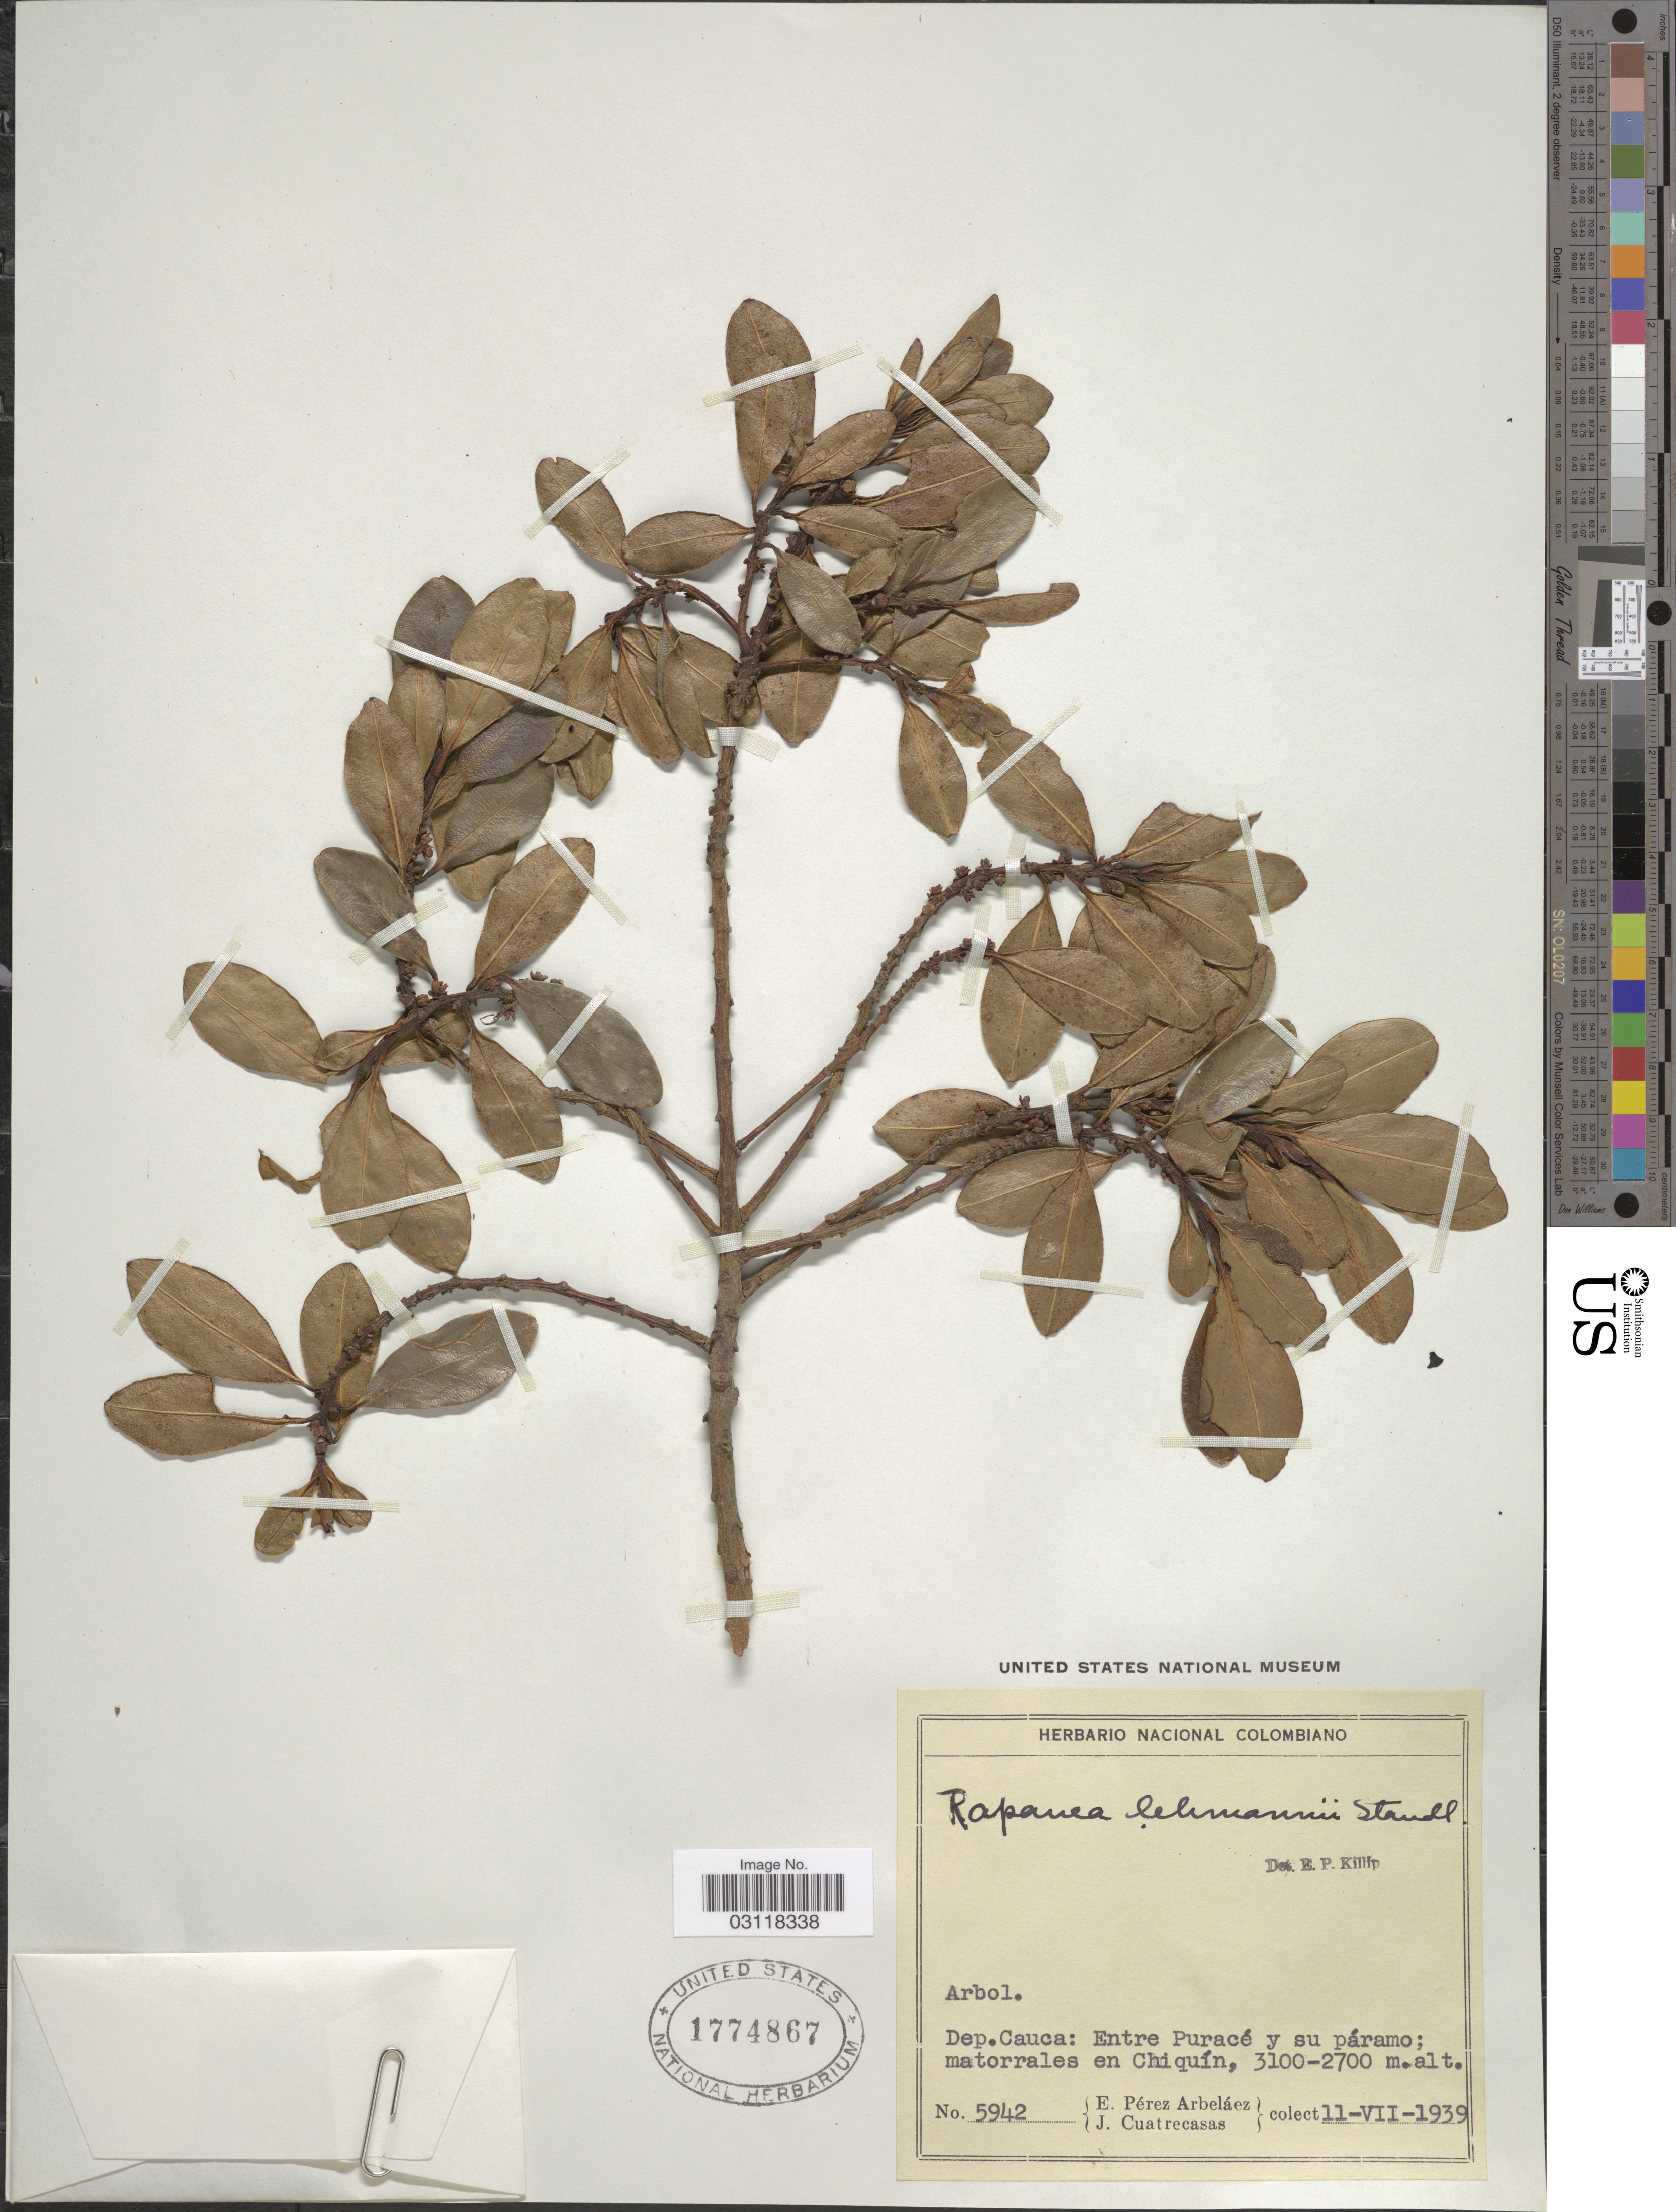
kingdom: Plantae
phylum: Tracheophyta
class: Magnoliopsida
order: Ericales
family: Primulaceae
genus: Rapanea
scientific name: Rapanea lehmannii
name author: Standl.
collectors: E. Pérez Arbeláez & J. Cuatrecasas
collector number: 5942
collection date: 1939-07-11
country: Colombia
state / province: Cauca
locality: Dep. Cauca: Entre Puracé y su páramo; matorrales en Chiquín.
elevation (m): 2700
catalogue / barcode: US 1774867